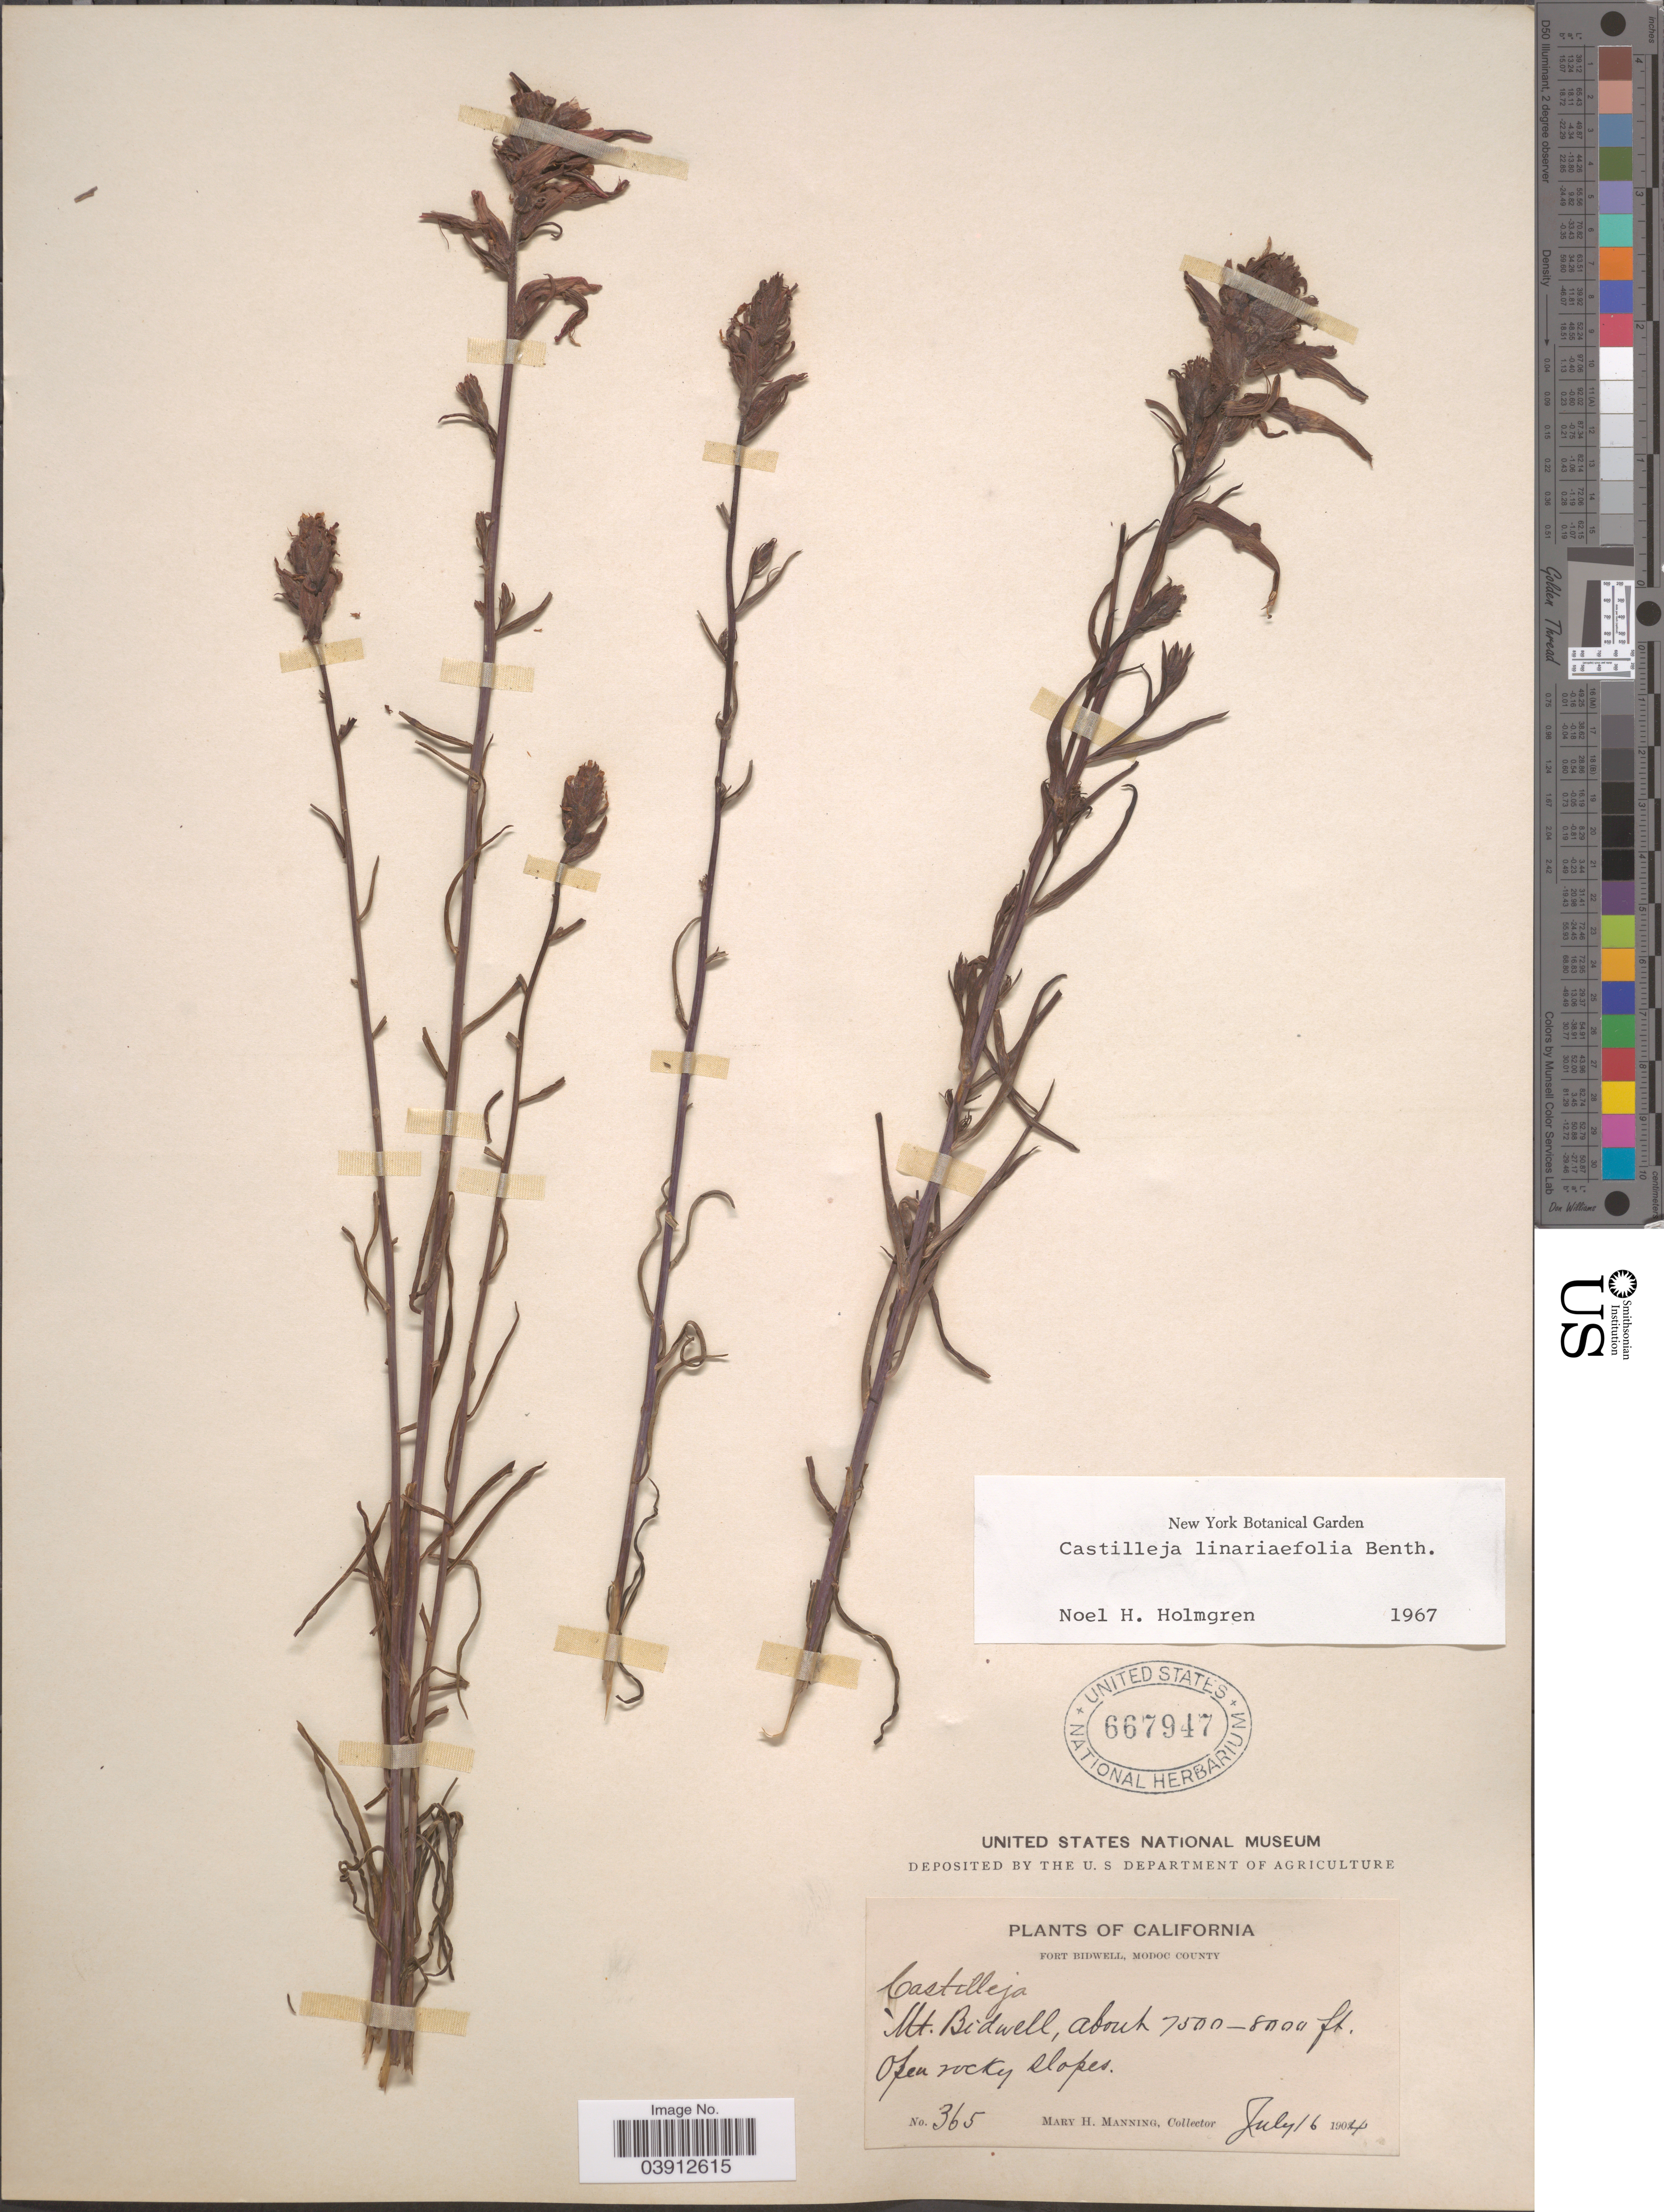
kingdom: Plantae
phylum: Tracheophyta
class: Magnoliopsida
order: Lamiales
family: Orobanchaceae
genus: Castilleja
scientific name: Castilleja linariifolia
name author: Benth.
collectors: M. Manning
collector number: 365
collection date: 1904-07-16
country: United States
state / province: California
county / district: Modoc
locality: Fort Ridwell, Modoc County. Mt. Bidwell.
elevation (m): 2286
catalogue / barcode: US 667947